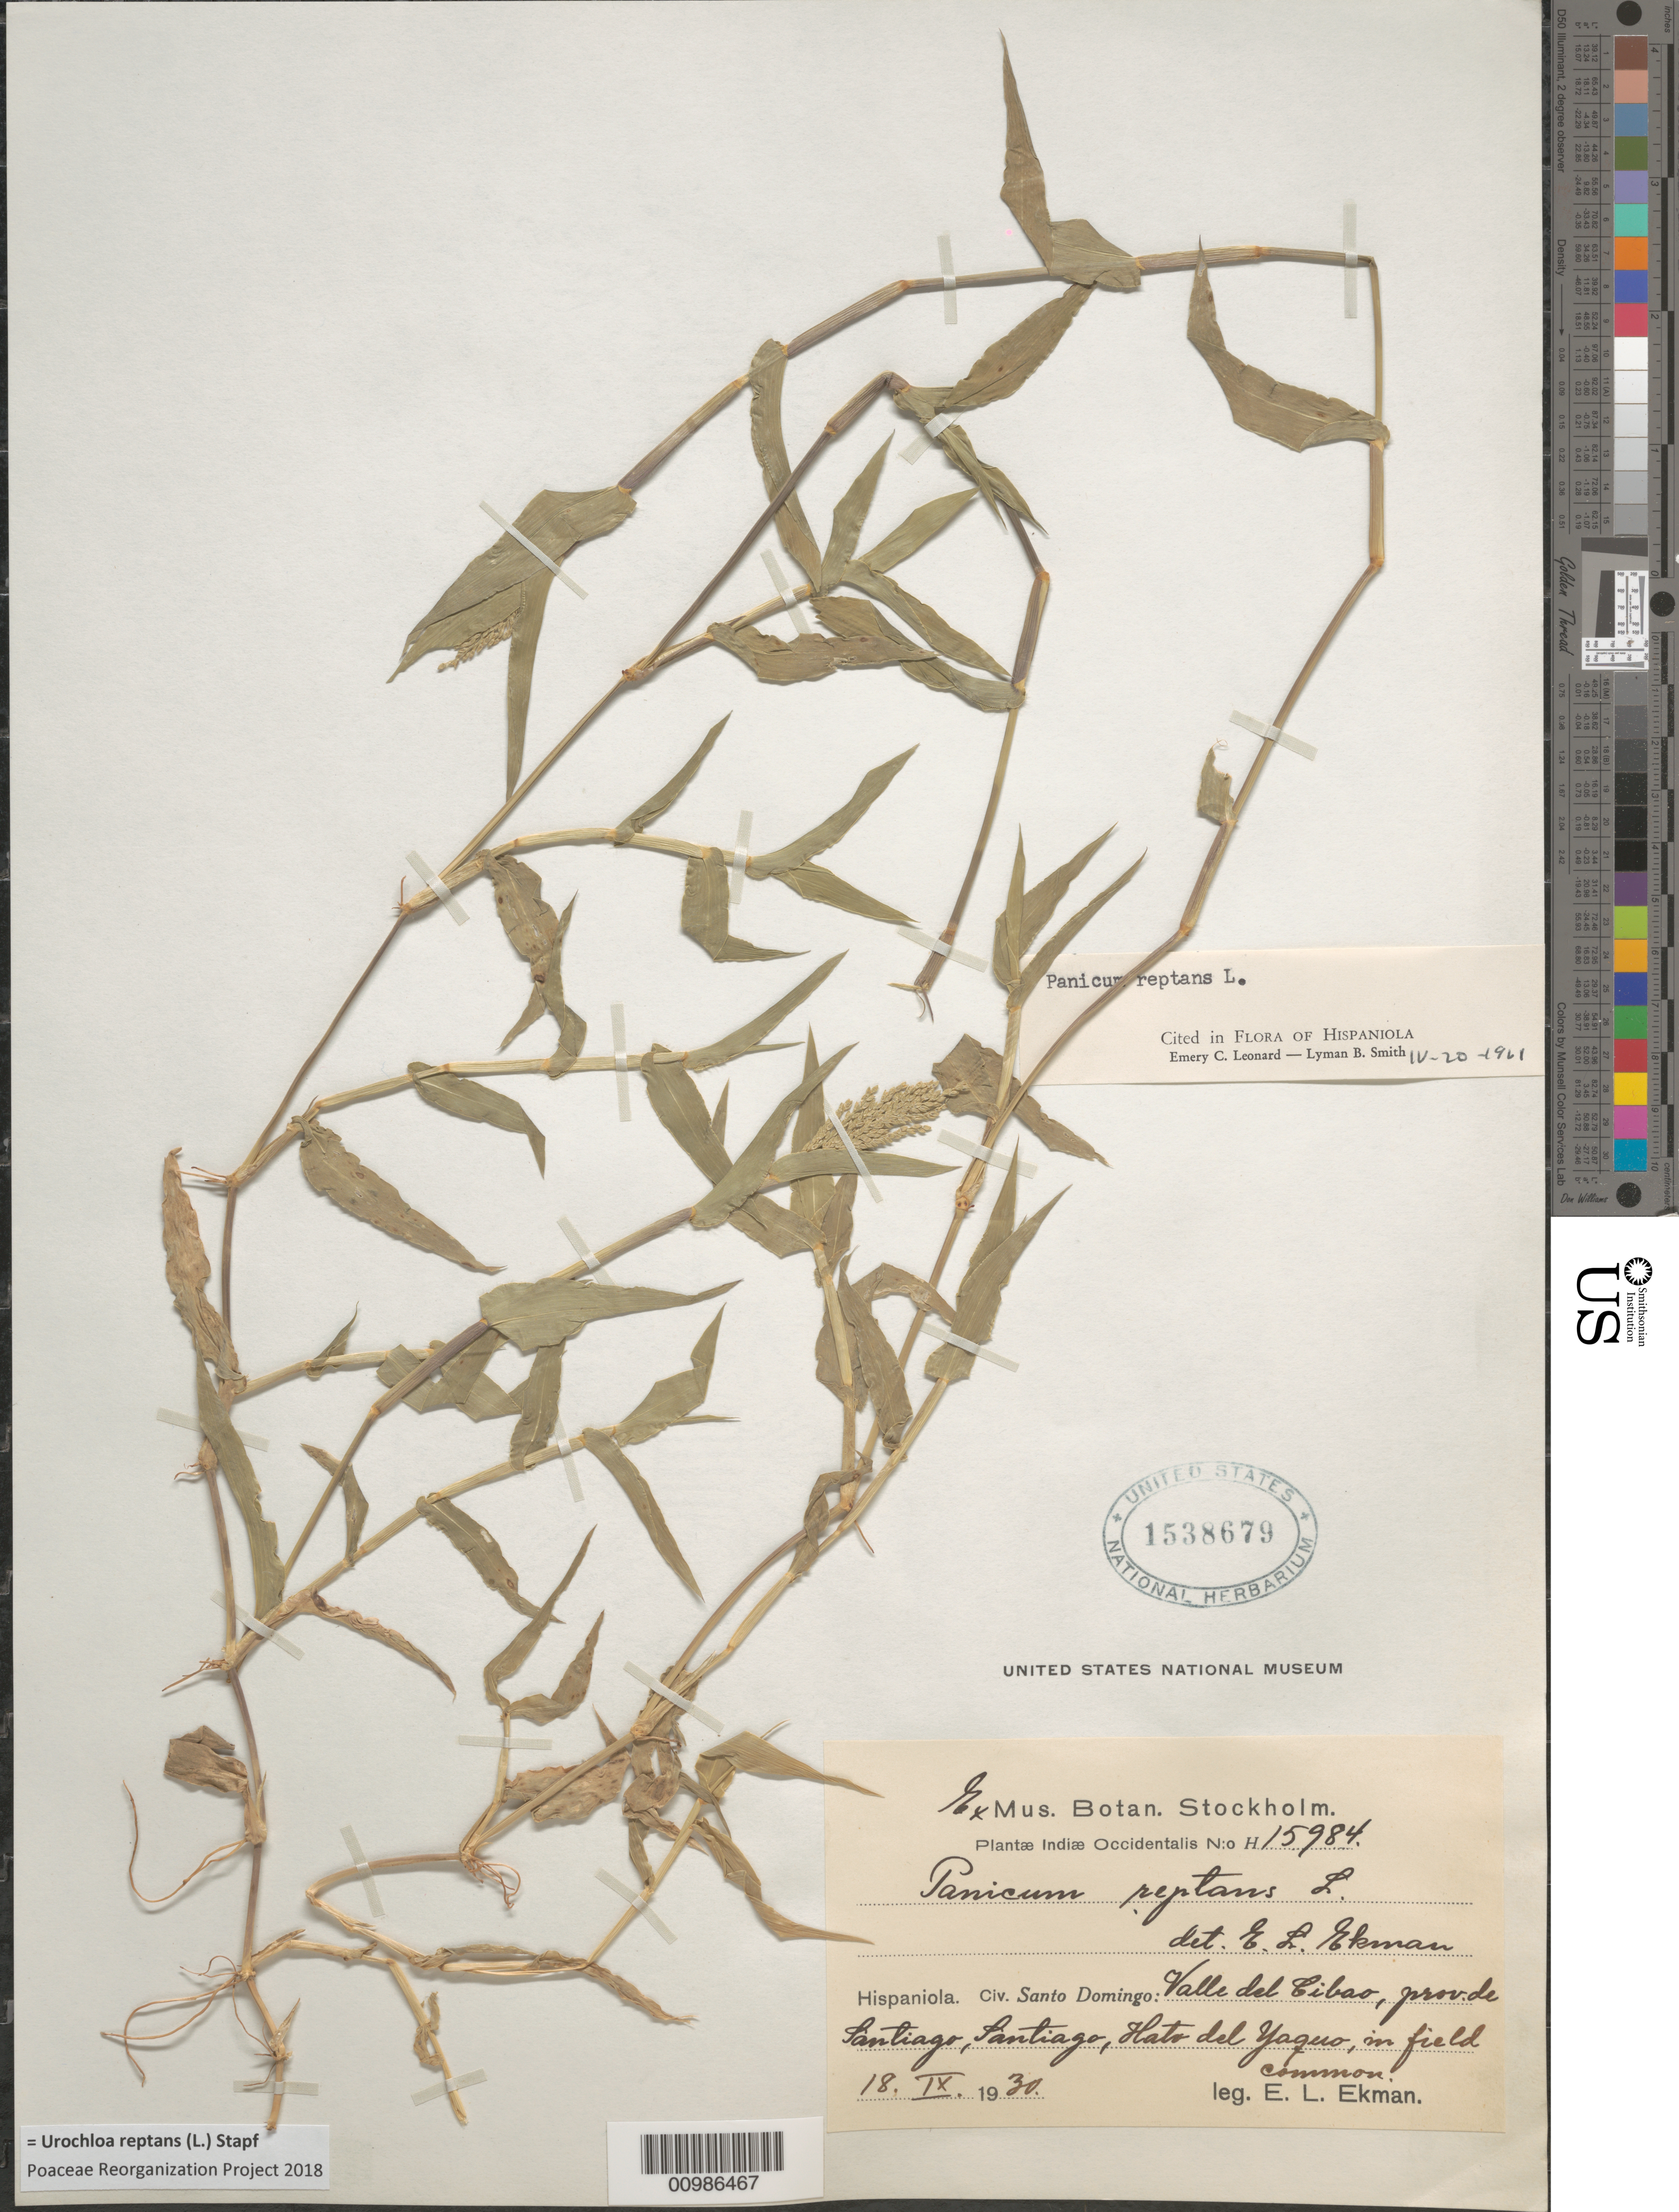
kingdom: Plantae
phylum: Tracheophyta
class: Liliopsida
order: Poales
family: Poaceae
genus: Brachiaria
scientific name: Brachiaria reptans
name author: (L.) C.E. Hubb. & C.A. Gardner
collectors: E. L. Ekman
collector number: H 15984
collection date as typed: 18 Sep 1930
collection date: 1930-09-18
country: Dominican Republic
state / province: Santiago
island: Hispaniola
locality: Valle de Cibao, Hato del Yaque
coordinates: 0 N, 0 E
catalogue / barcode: US 1538679